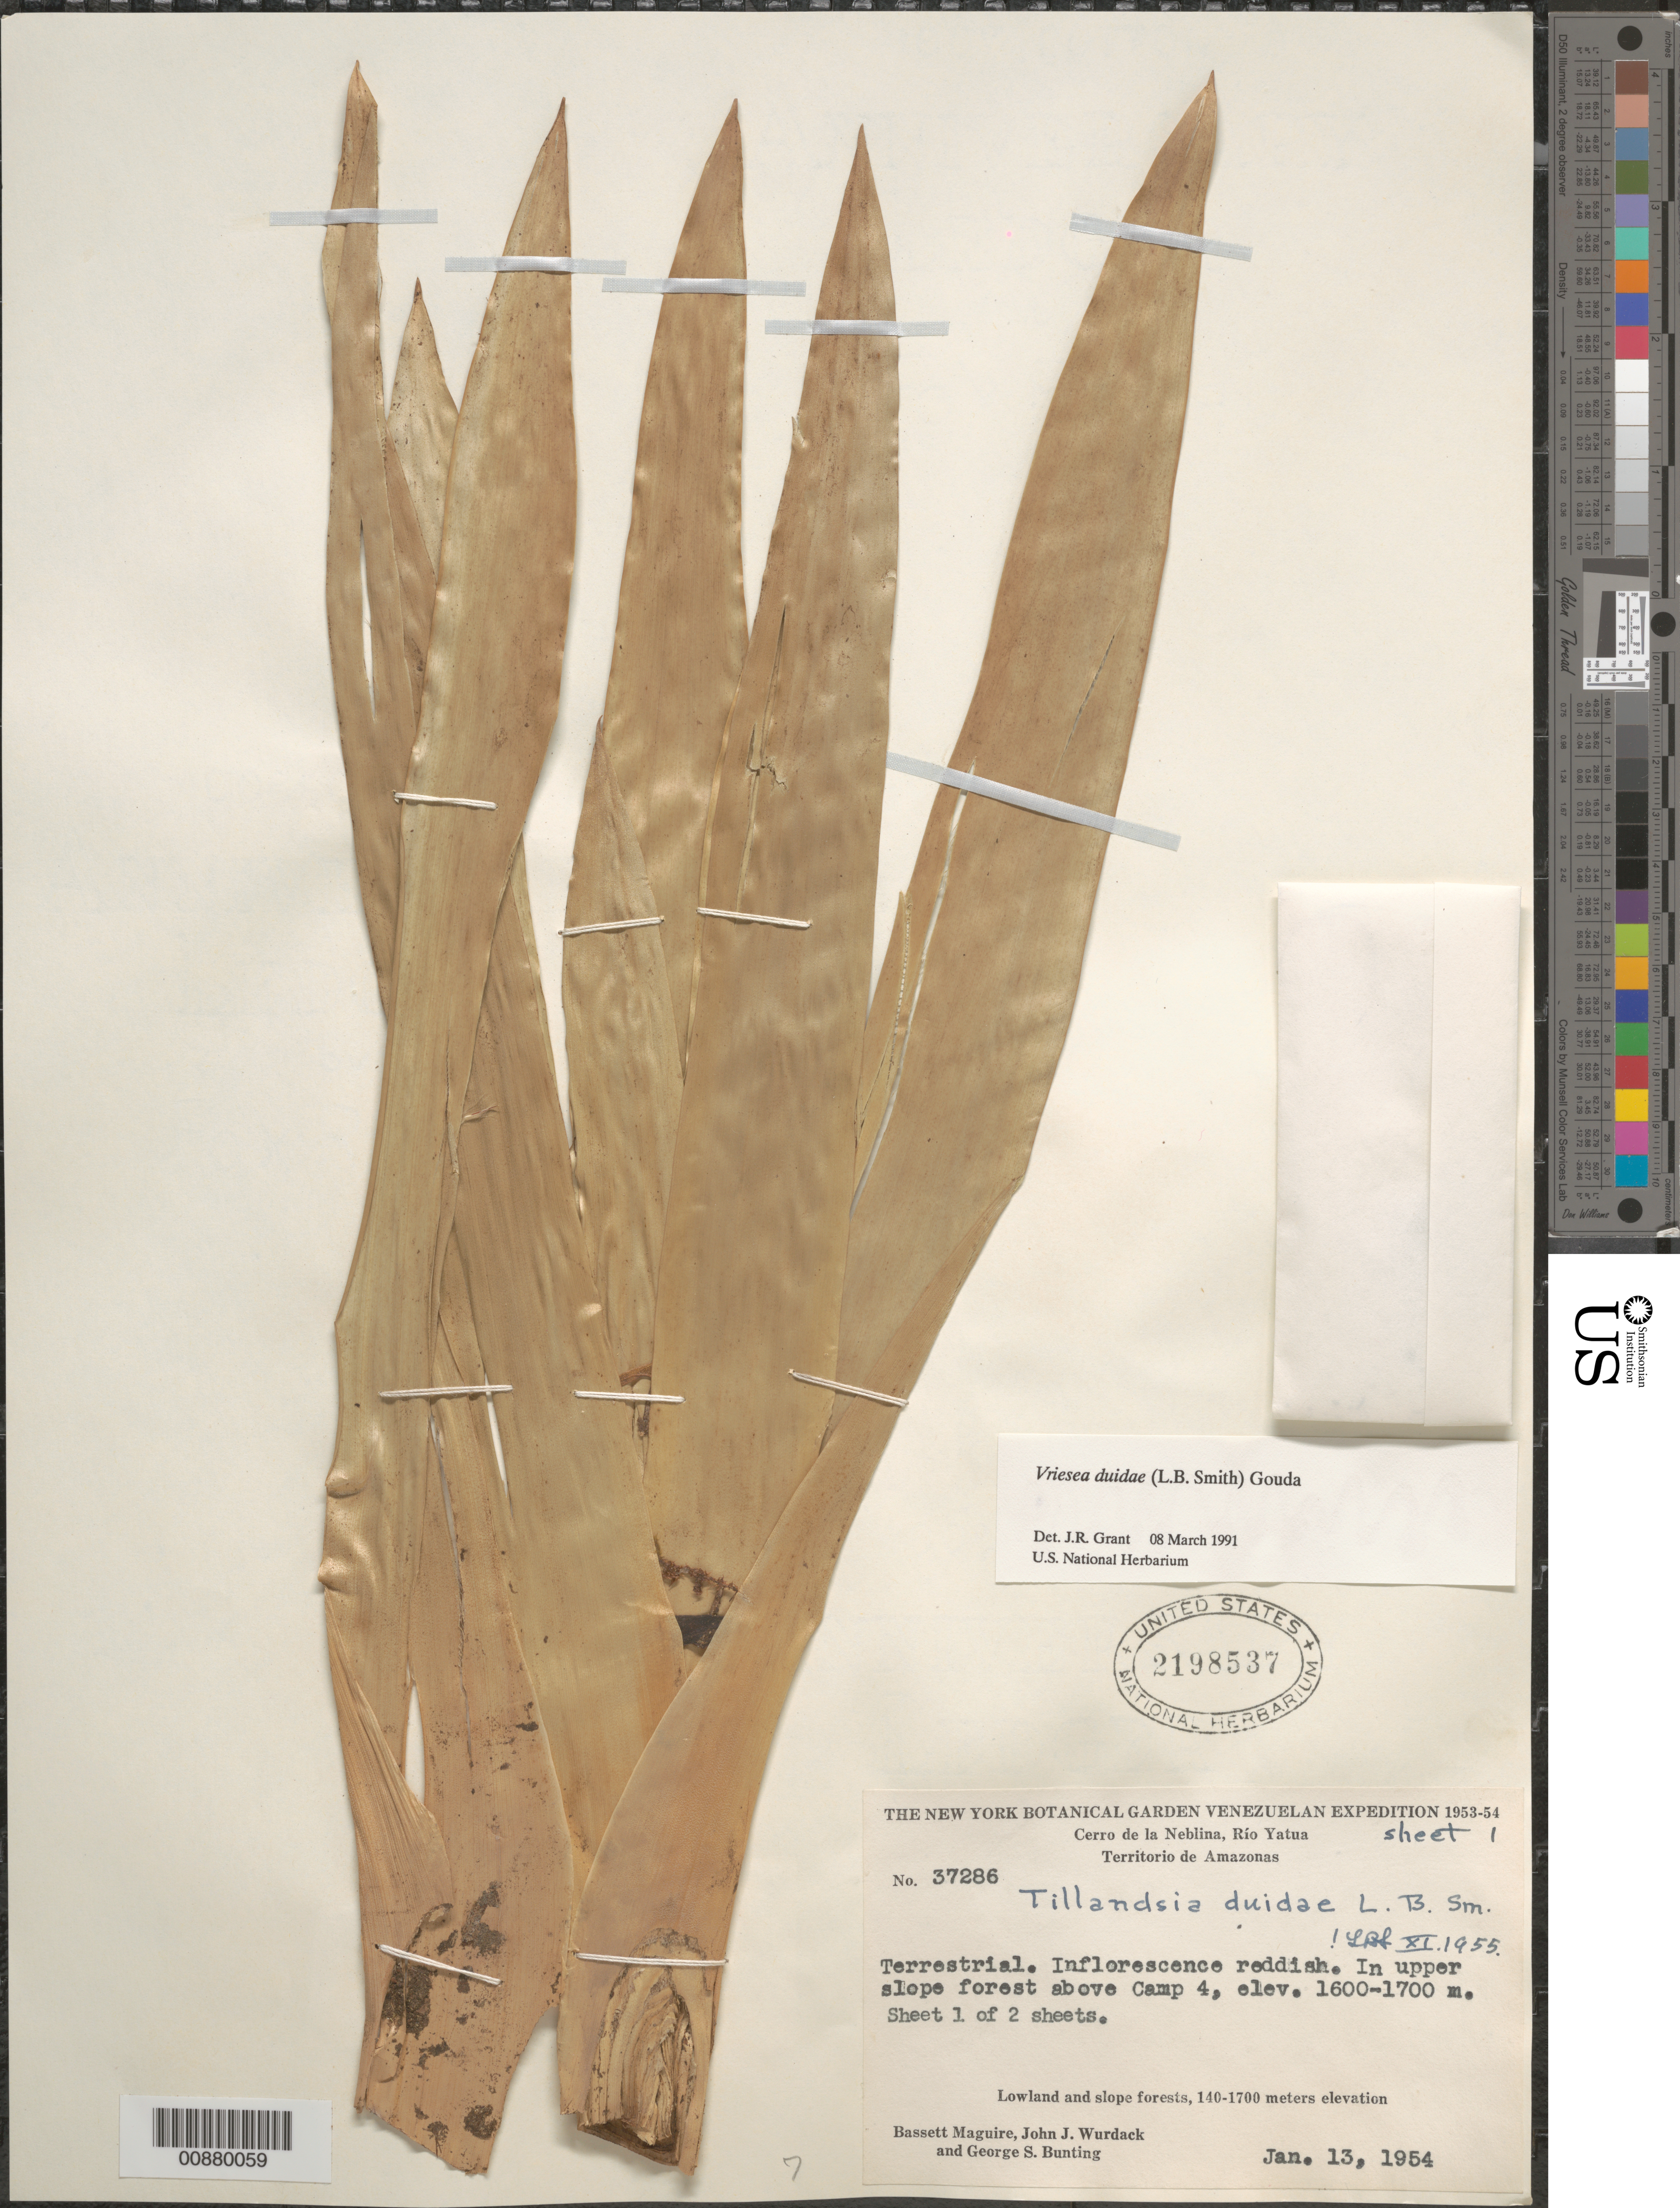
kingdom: Plantae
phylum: Tracheophyta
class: Liliopsida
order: Poales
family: Bromeliaceae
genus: Vriesea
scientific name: Vriesea duidae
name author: (L.B. Sm.) Gouda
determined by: Grant, J. R., (SWITZERLAND)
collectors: B. Maguire, J. J. Wurdack & G. S. Bunting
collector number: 37286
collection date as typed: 13-Jan-54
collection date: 1954-01-13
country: Venezuela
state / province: Amazonas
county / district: Río Negro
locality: Cerro de la Neblina, Río Yatua, above Camp 4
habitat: Upper slope forest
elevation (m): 1600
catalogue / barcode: US 2198537